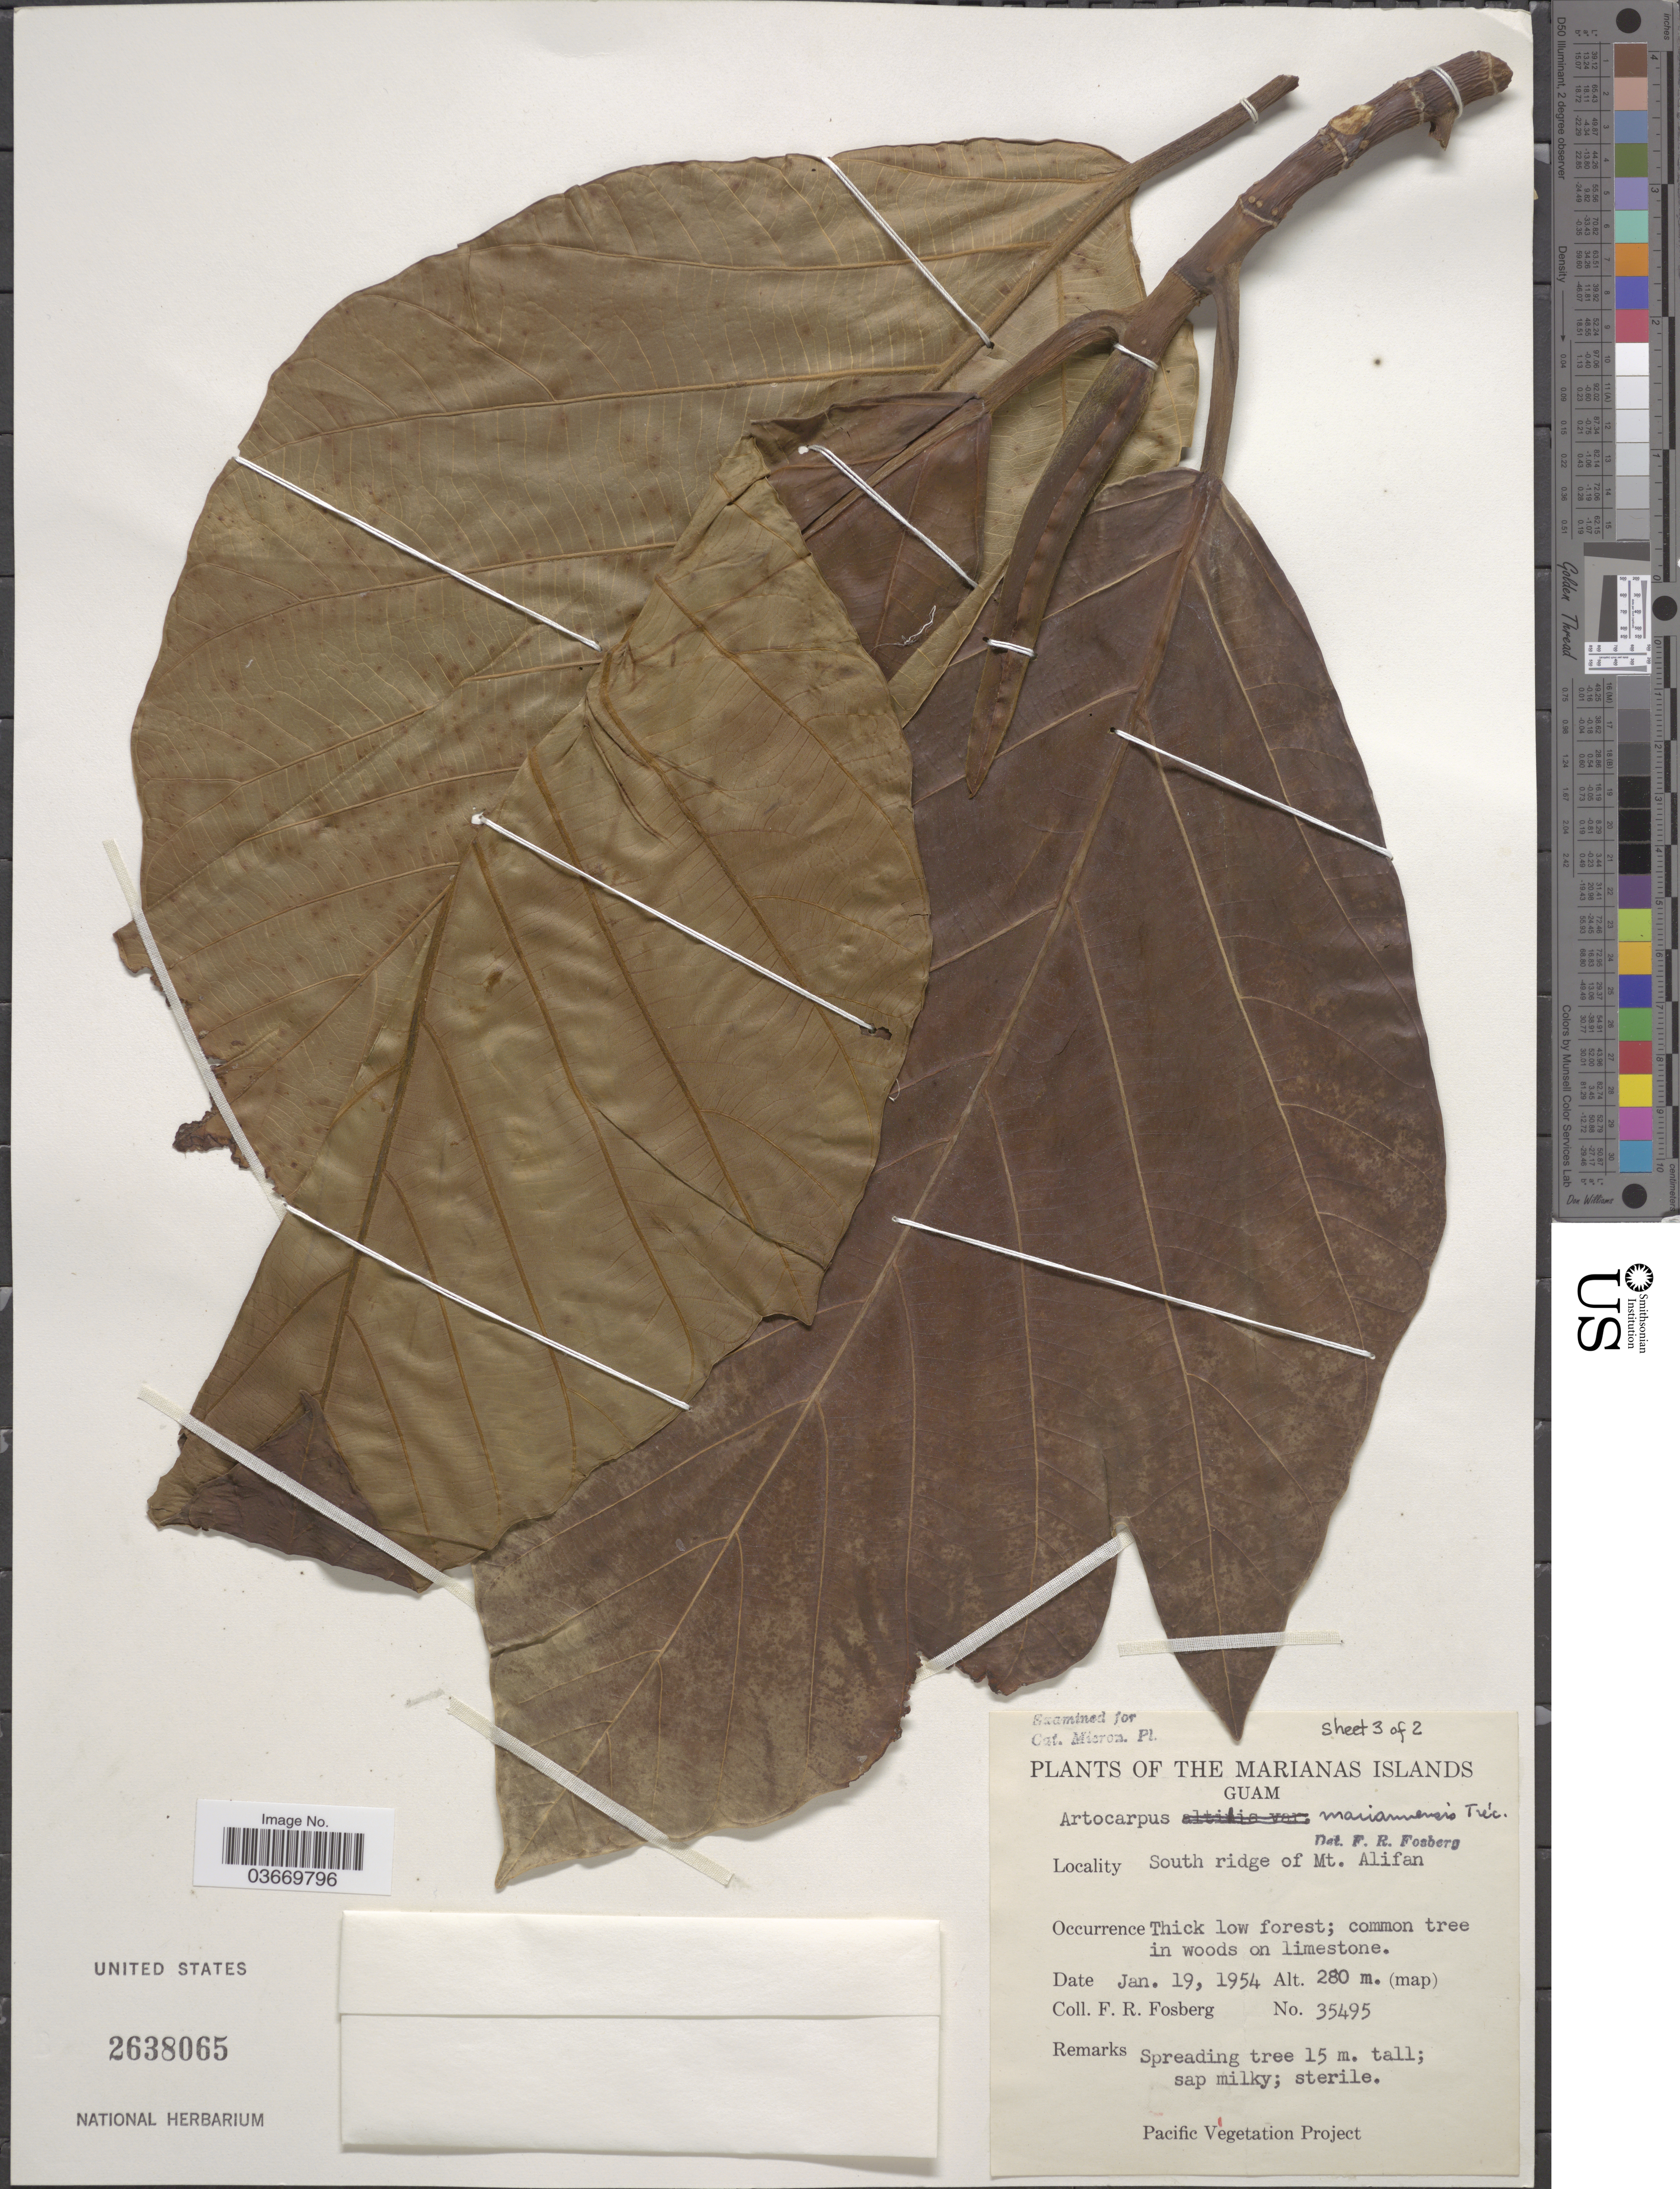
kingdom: Plantae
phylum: Tracheophyta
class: Magnoliopsida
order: Rosales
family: Moraceae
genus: Artocarpus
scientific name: Artocarpus mariannensis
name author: Trécul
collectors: F. R. Fosberg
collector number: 35495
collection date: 1954-01-19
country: Guam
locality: The Marianas Islands. South ridge of Mt. Alifan.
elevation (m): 280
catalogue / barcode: US 2638065